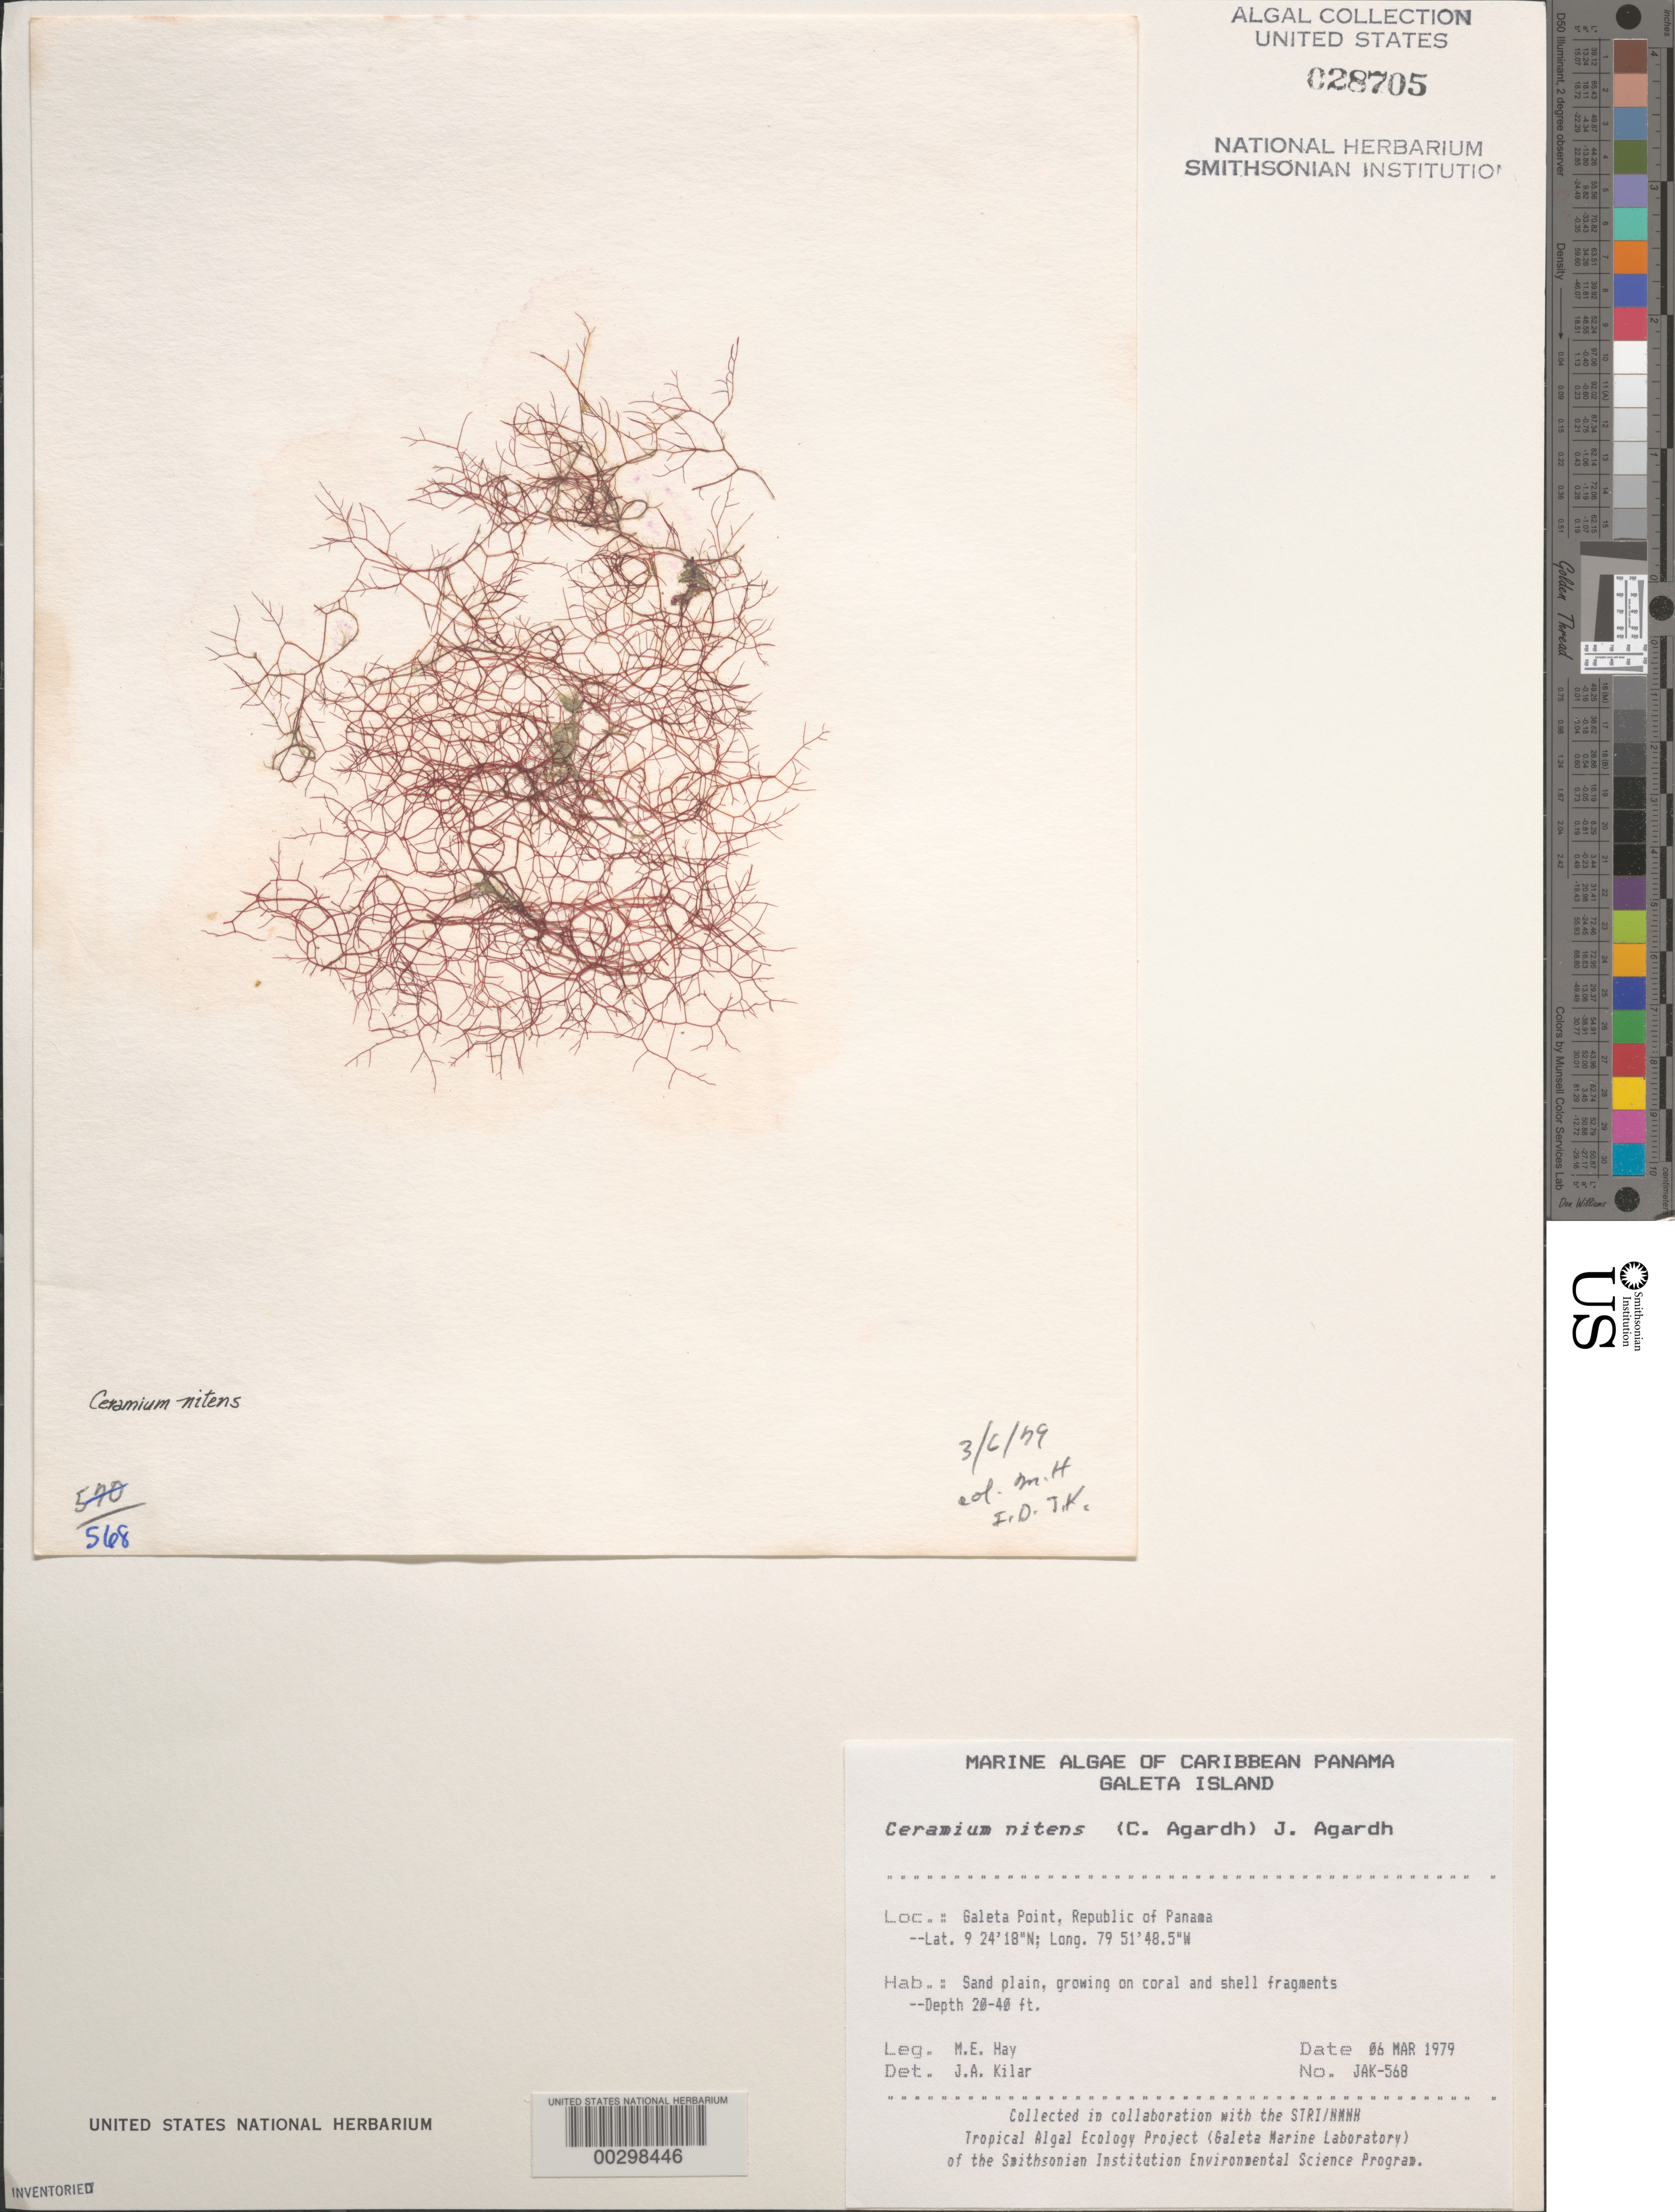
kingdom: Plantae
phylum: Rhodophyta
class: Florideophyceae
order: Ceramiales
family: Ceramiaceae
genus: Ceramium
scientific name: Ceramium nitens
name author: (C. Agardh) J. Agardh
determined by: Kilar, J. A.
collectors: M. E. Hay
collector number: JAK-568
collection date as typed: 06 Mar 1979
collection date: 1979-03-06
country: Panama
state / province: Colón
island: Galeta Island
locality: Galeta Point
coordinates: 9 24'18"N, 79 51'48.5"W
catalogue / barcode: US 28705